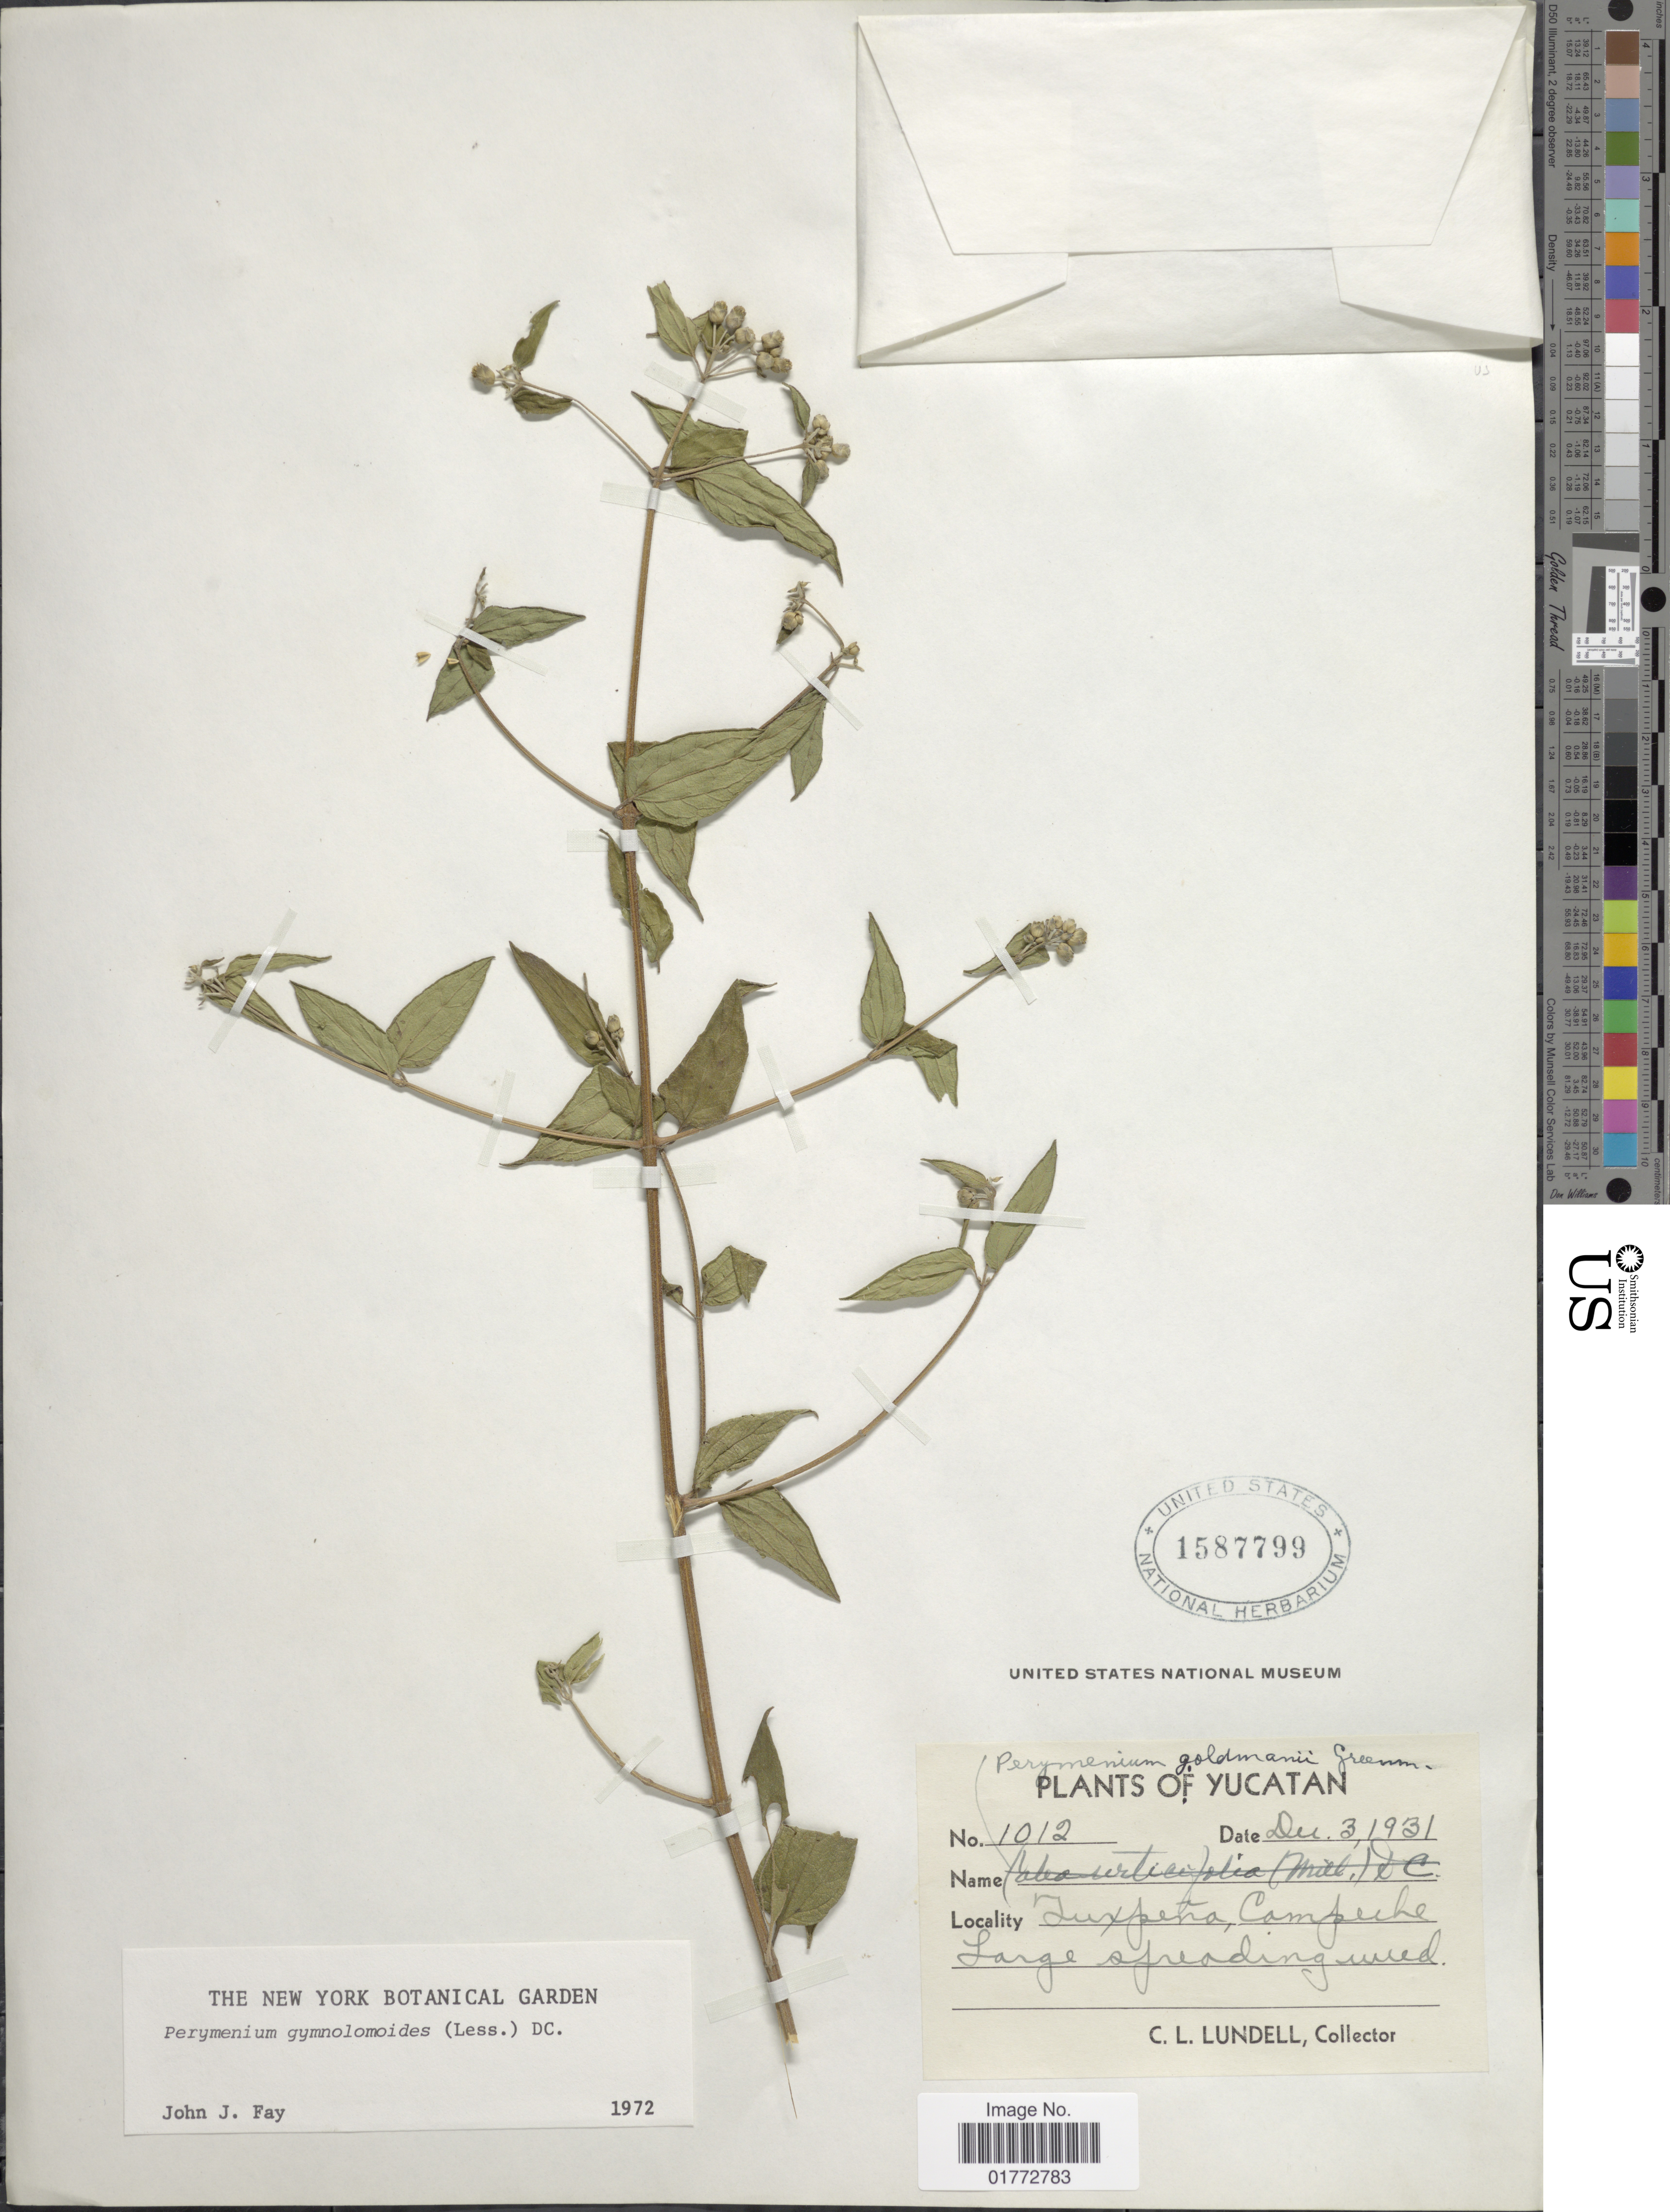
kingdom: Plantae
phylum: Tracheophyta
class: Magnoliopsida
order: Asterales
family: Asteraceae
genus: Perymenium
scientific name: Perymenium gymnolomoides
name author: (Less.) DC.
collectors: C. L. Lundell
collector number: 1012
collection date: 1931-12-03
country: Mexico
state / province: Campeche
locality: Tuxpena, Campeche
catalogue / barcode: US 1587799